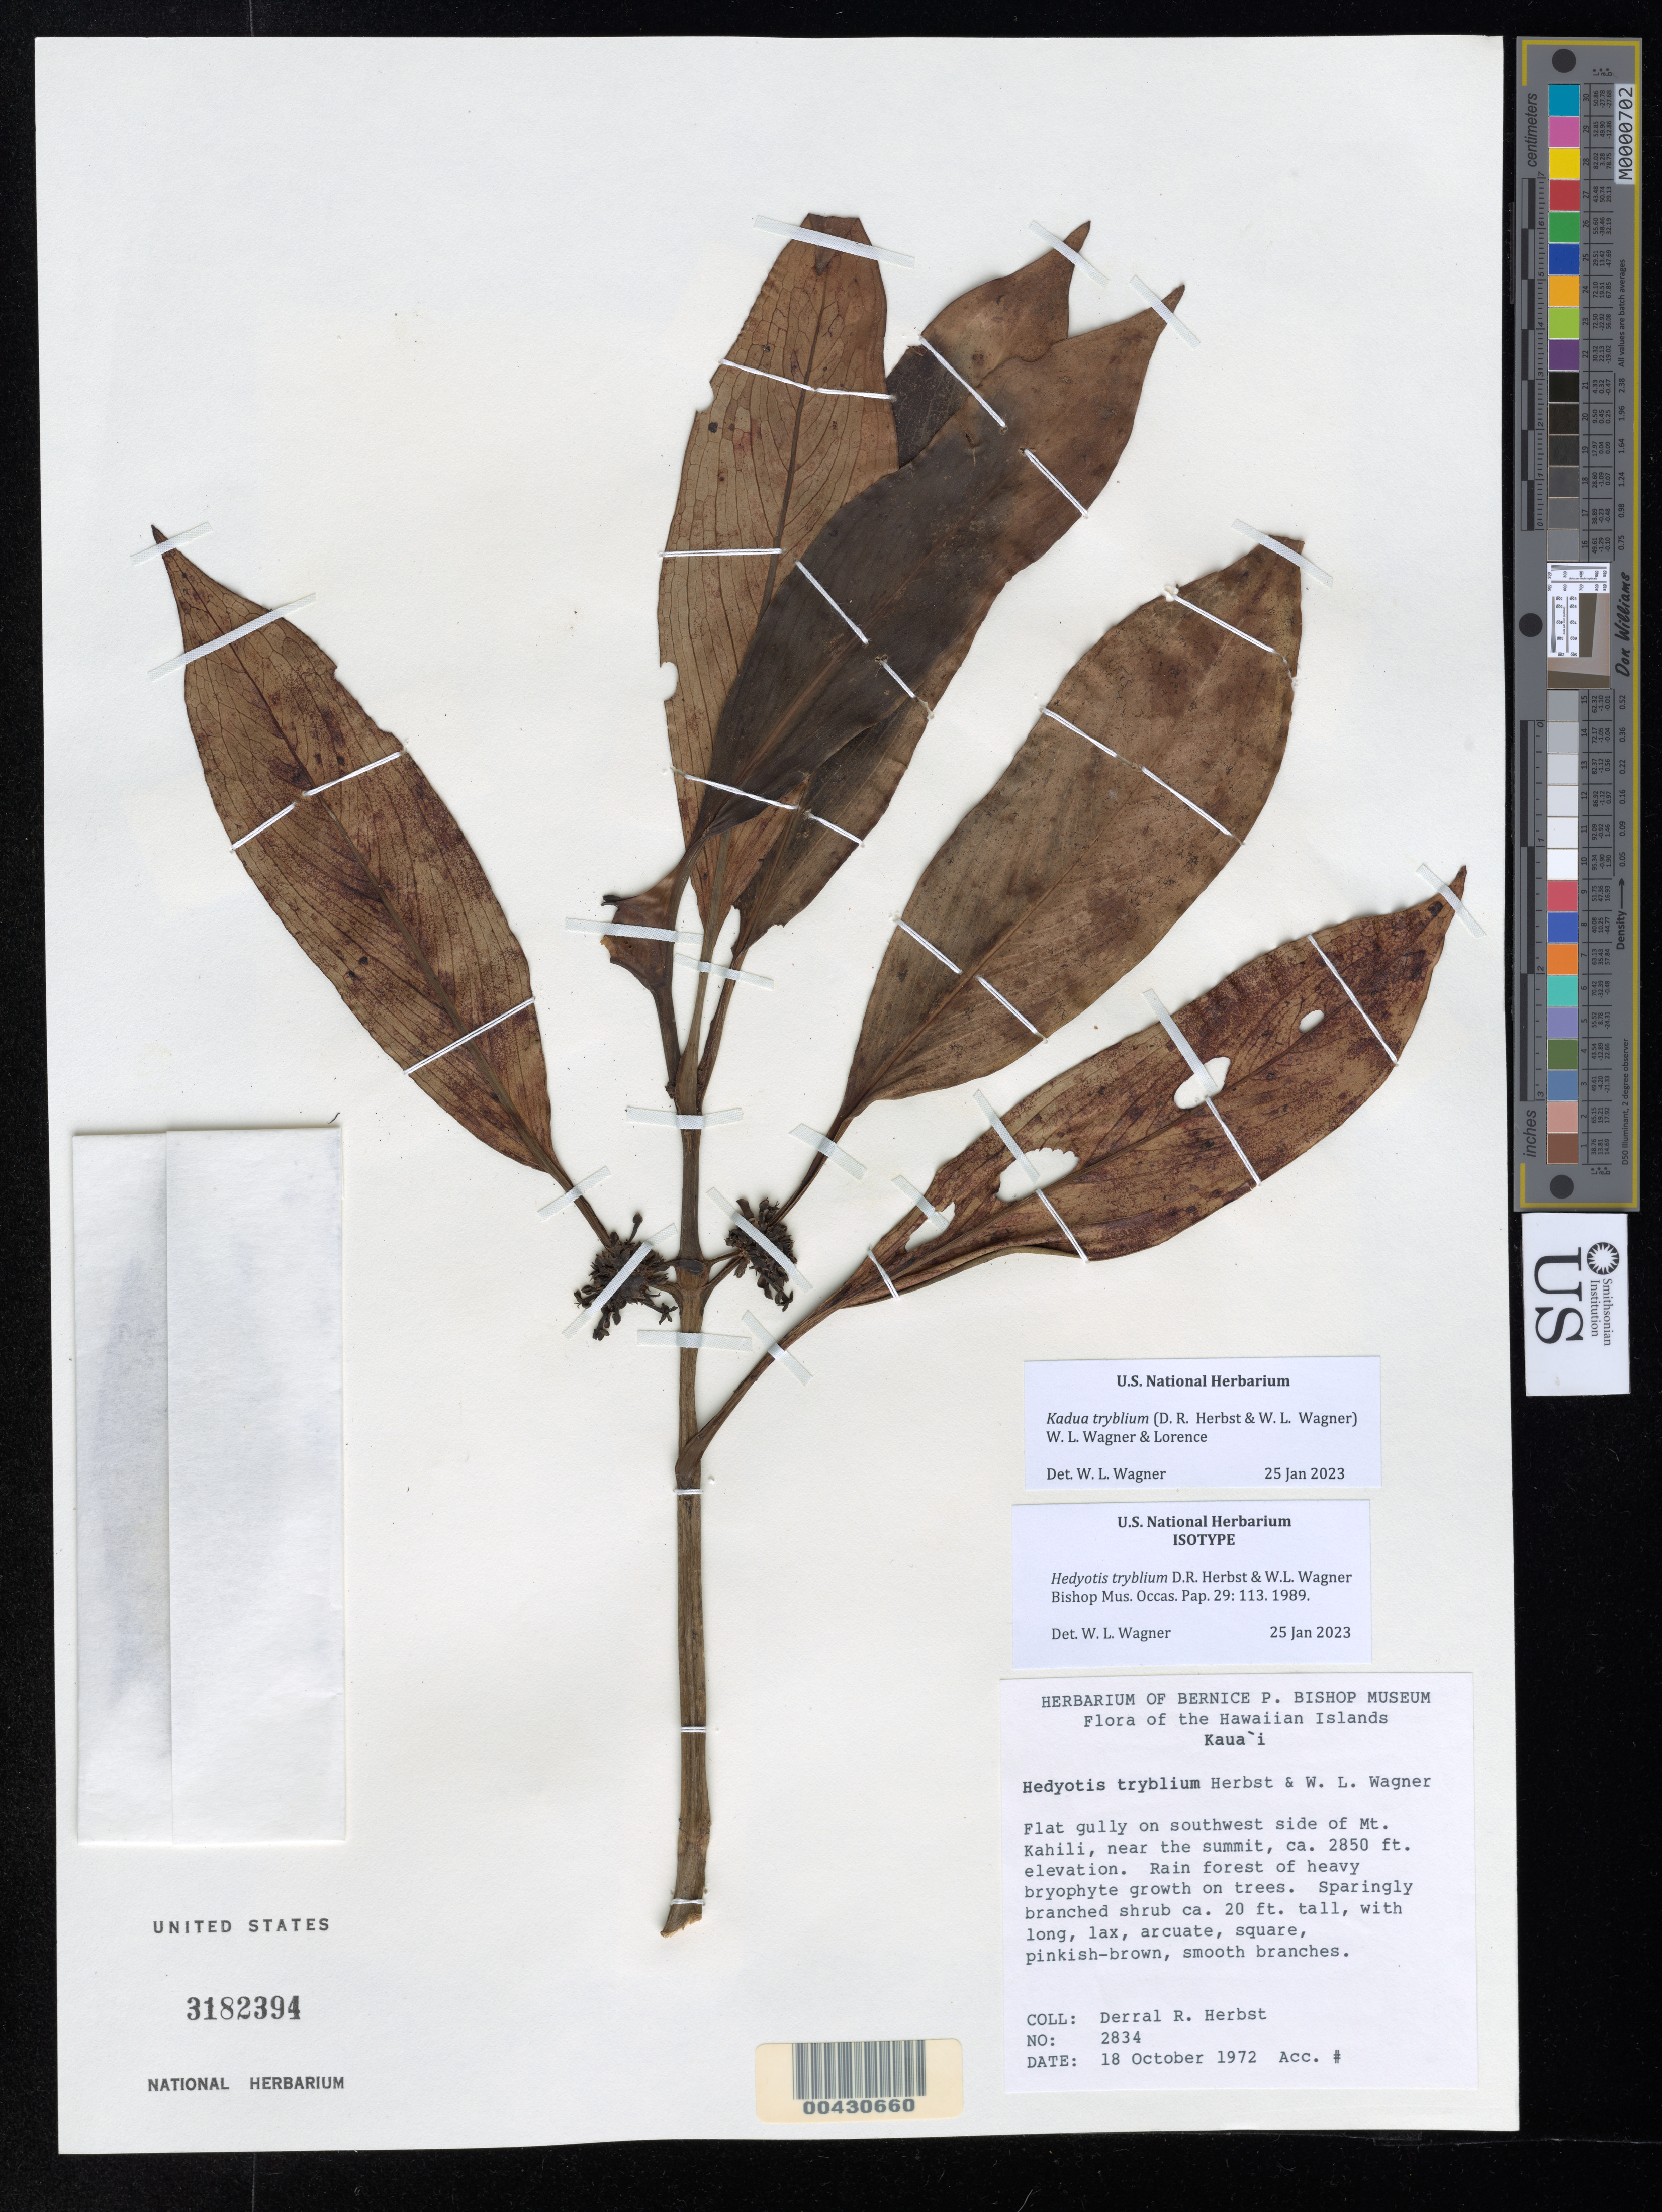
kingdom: Plantae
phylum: Tracheophyta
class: Magnoliopsida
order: Gentianales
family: Rubiaceae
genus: Hedyotis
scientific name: Hedyotis tryblium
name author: D.R. Herbst & W.L. Wagner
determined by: Wagner, W. L., (BOT), Smithsonian Institution - National Museum of Natural History (UNITED STATES)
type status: Isotype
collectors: D. R. Herbst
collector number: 2834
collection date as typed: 18 Oct 1972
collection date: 1972-10-18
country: United States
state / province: Hawaii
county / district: Kauai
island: Kaua'i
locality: Flat gully on southwest side of Mount Kahili, near the summit.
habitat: Flat gully. Rain forest of heavy bryophyte growth on trees.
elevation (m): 869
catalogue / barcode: US 3182394